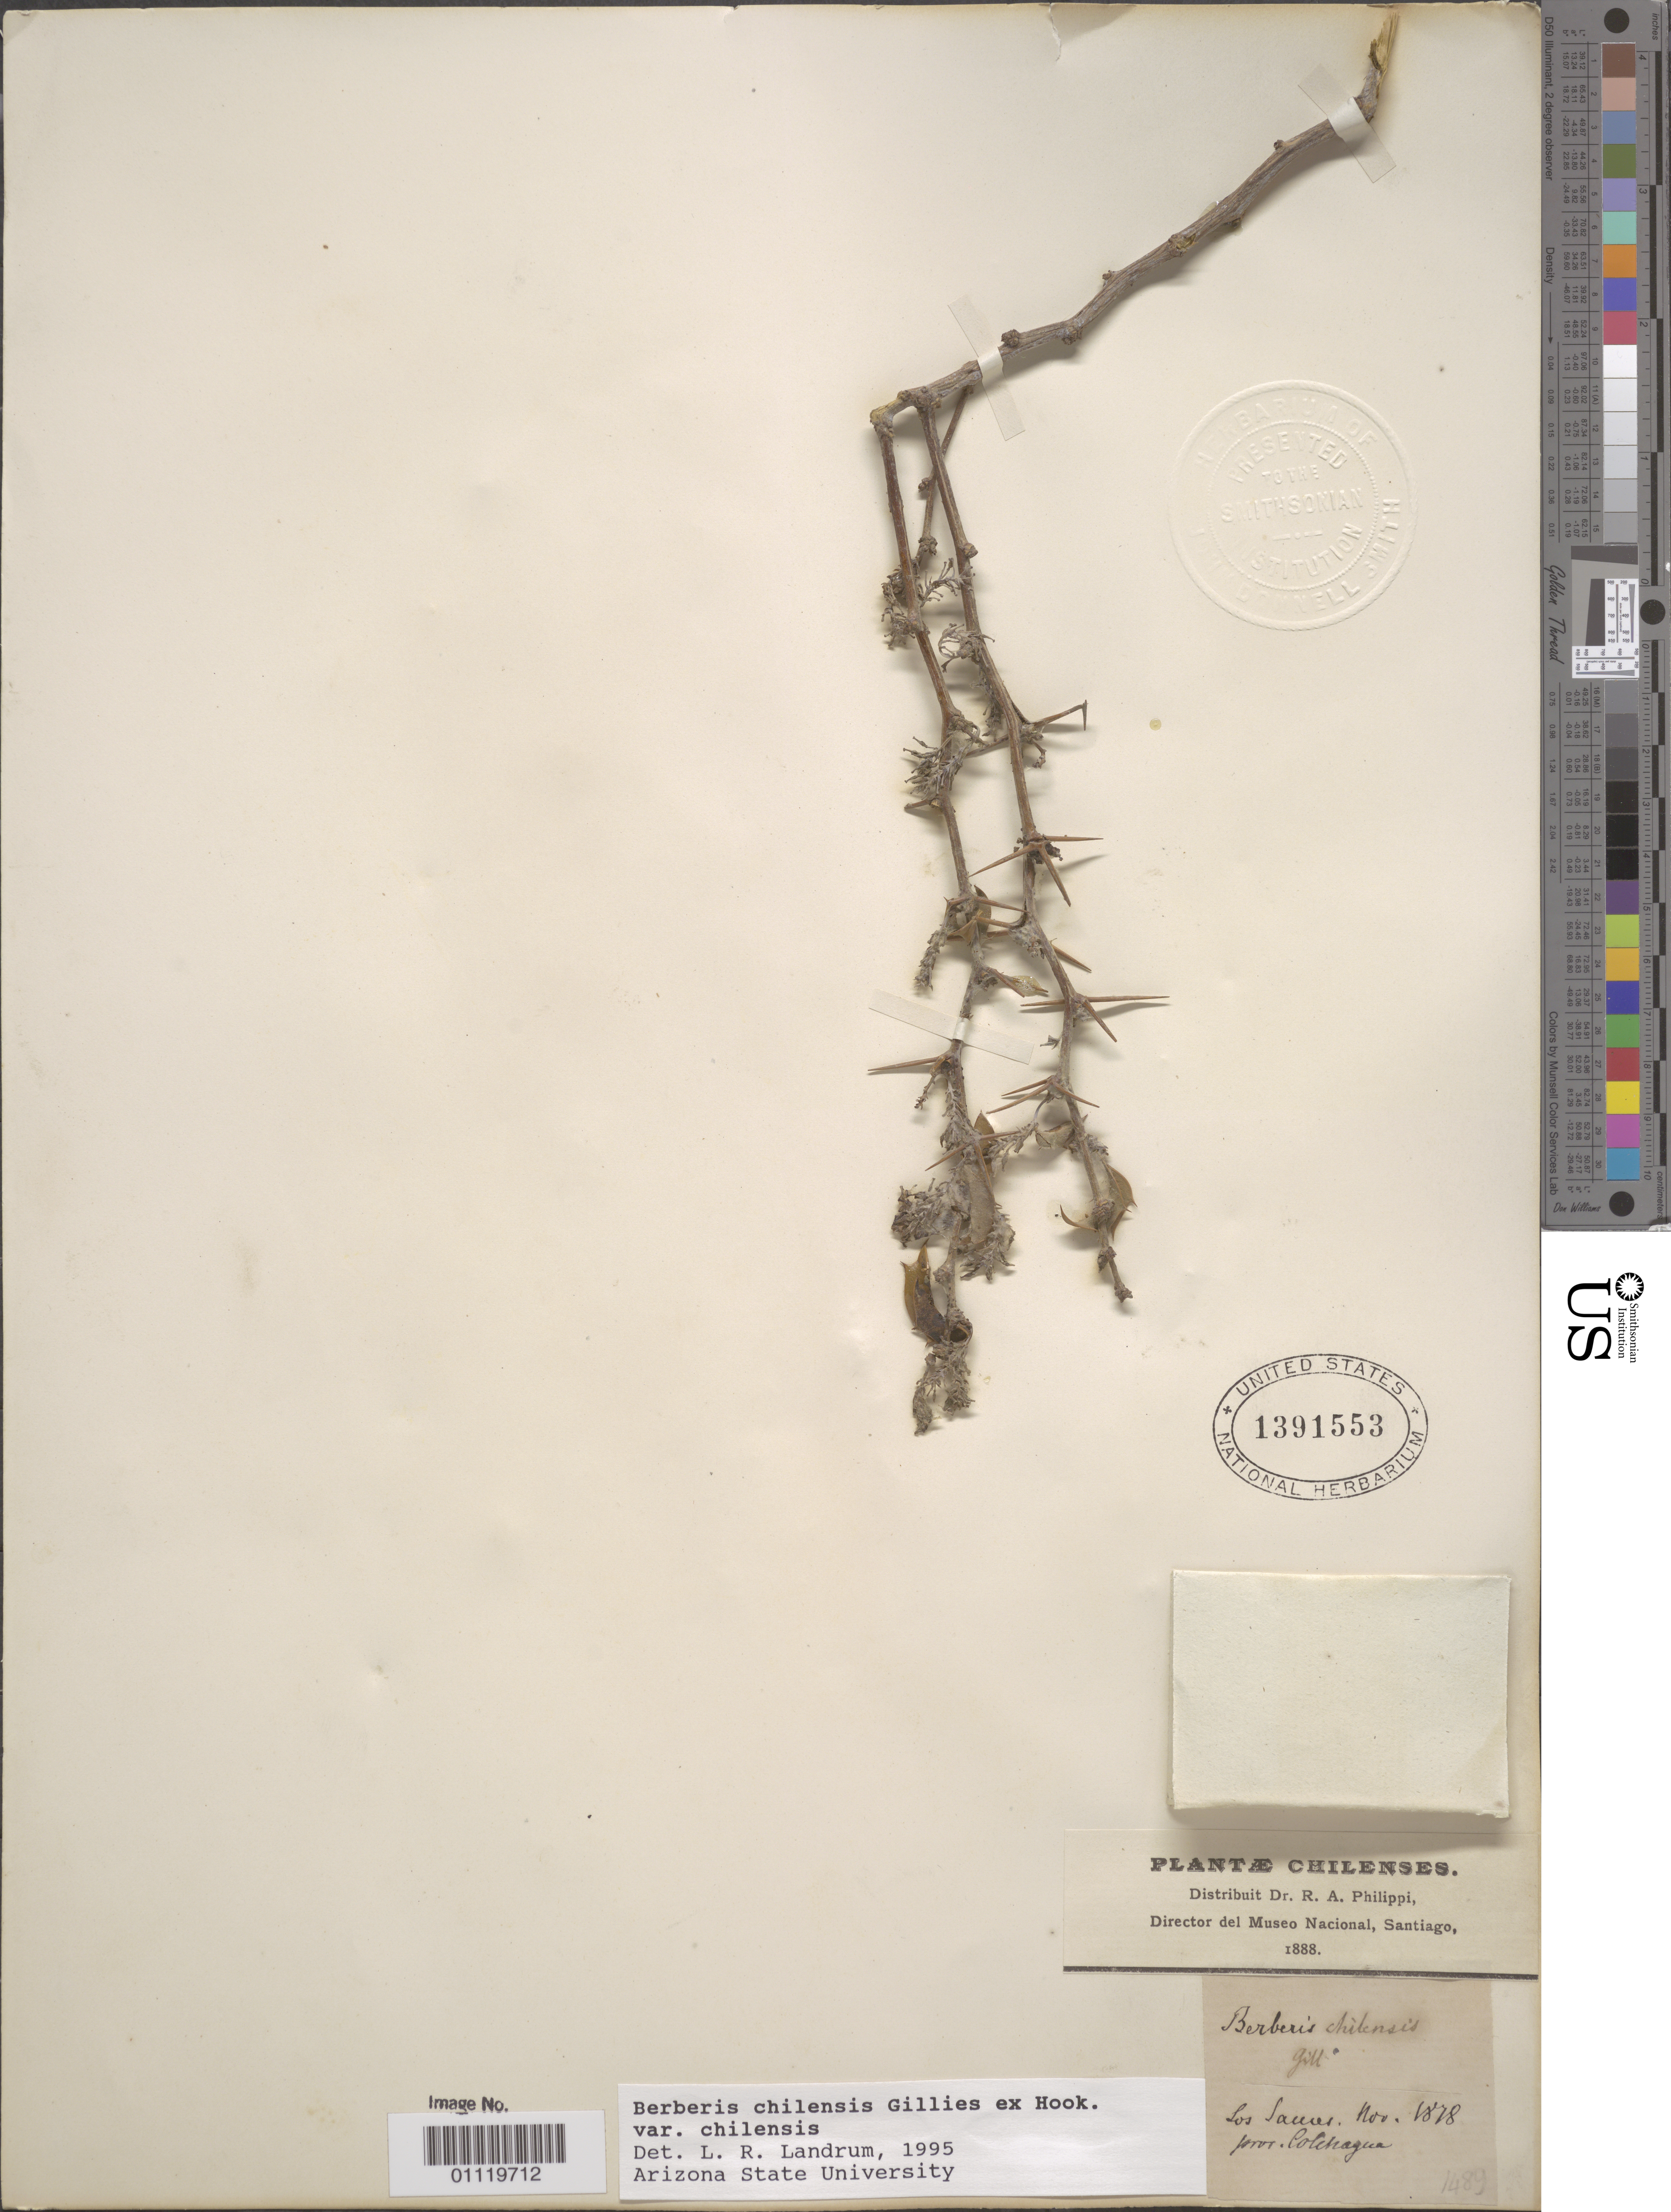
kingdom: Plantae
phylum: Tracheophyta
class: Magnoliopsida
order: Ranunculales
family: Berberidaceae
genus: Berberis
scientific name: Berberis chilensis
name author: J.M. Gillet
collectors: R. A. Philippi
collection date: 1878-11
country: Chile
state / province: O'Higgins (VI)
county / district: Colchagua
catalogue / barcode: US 1391553